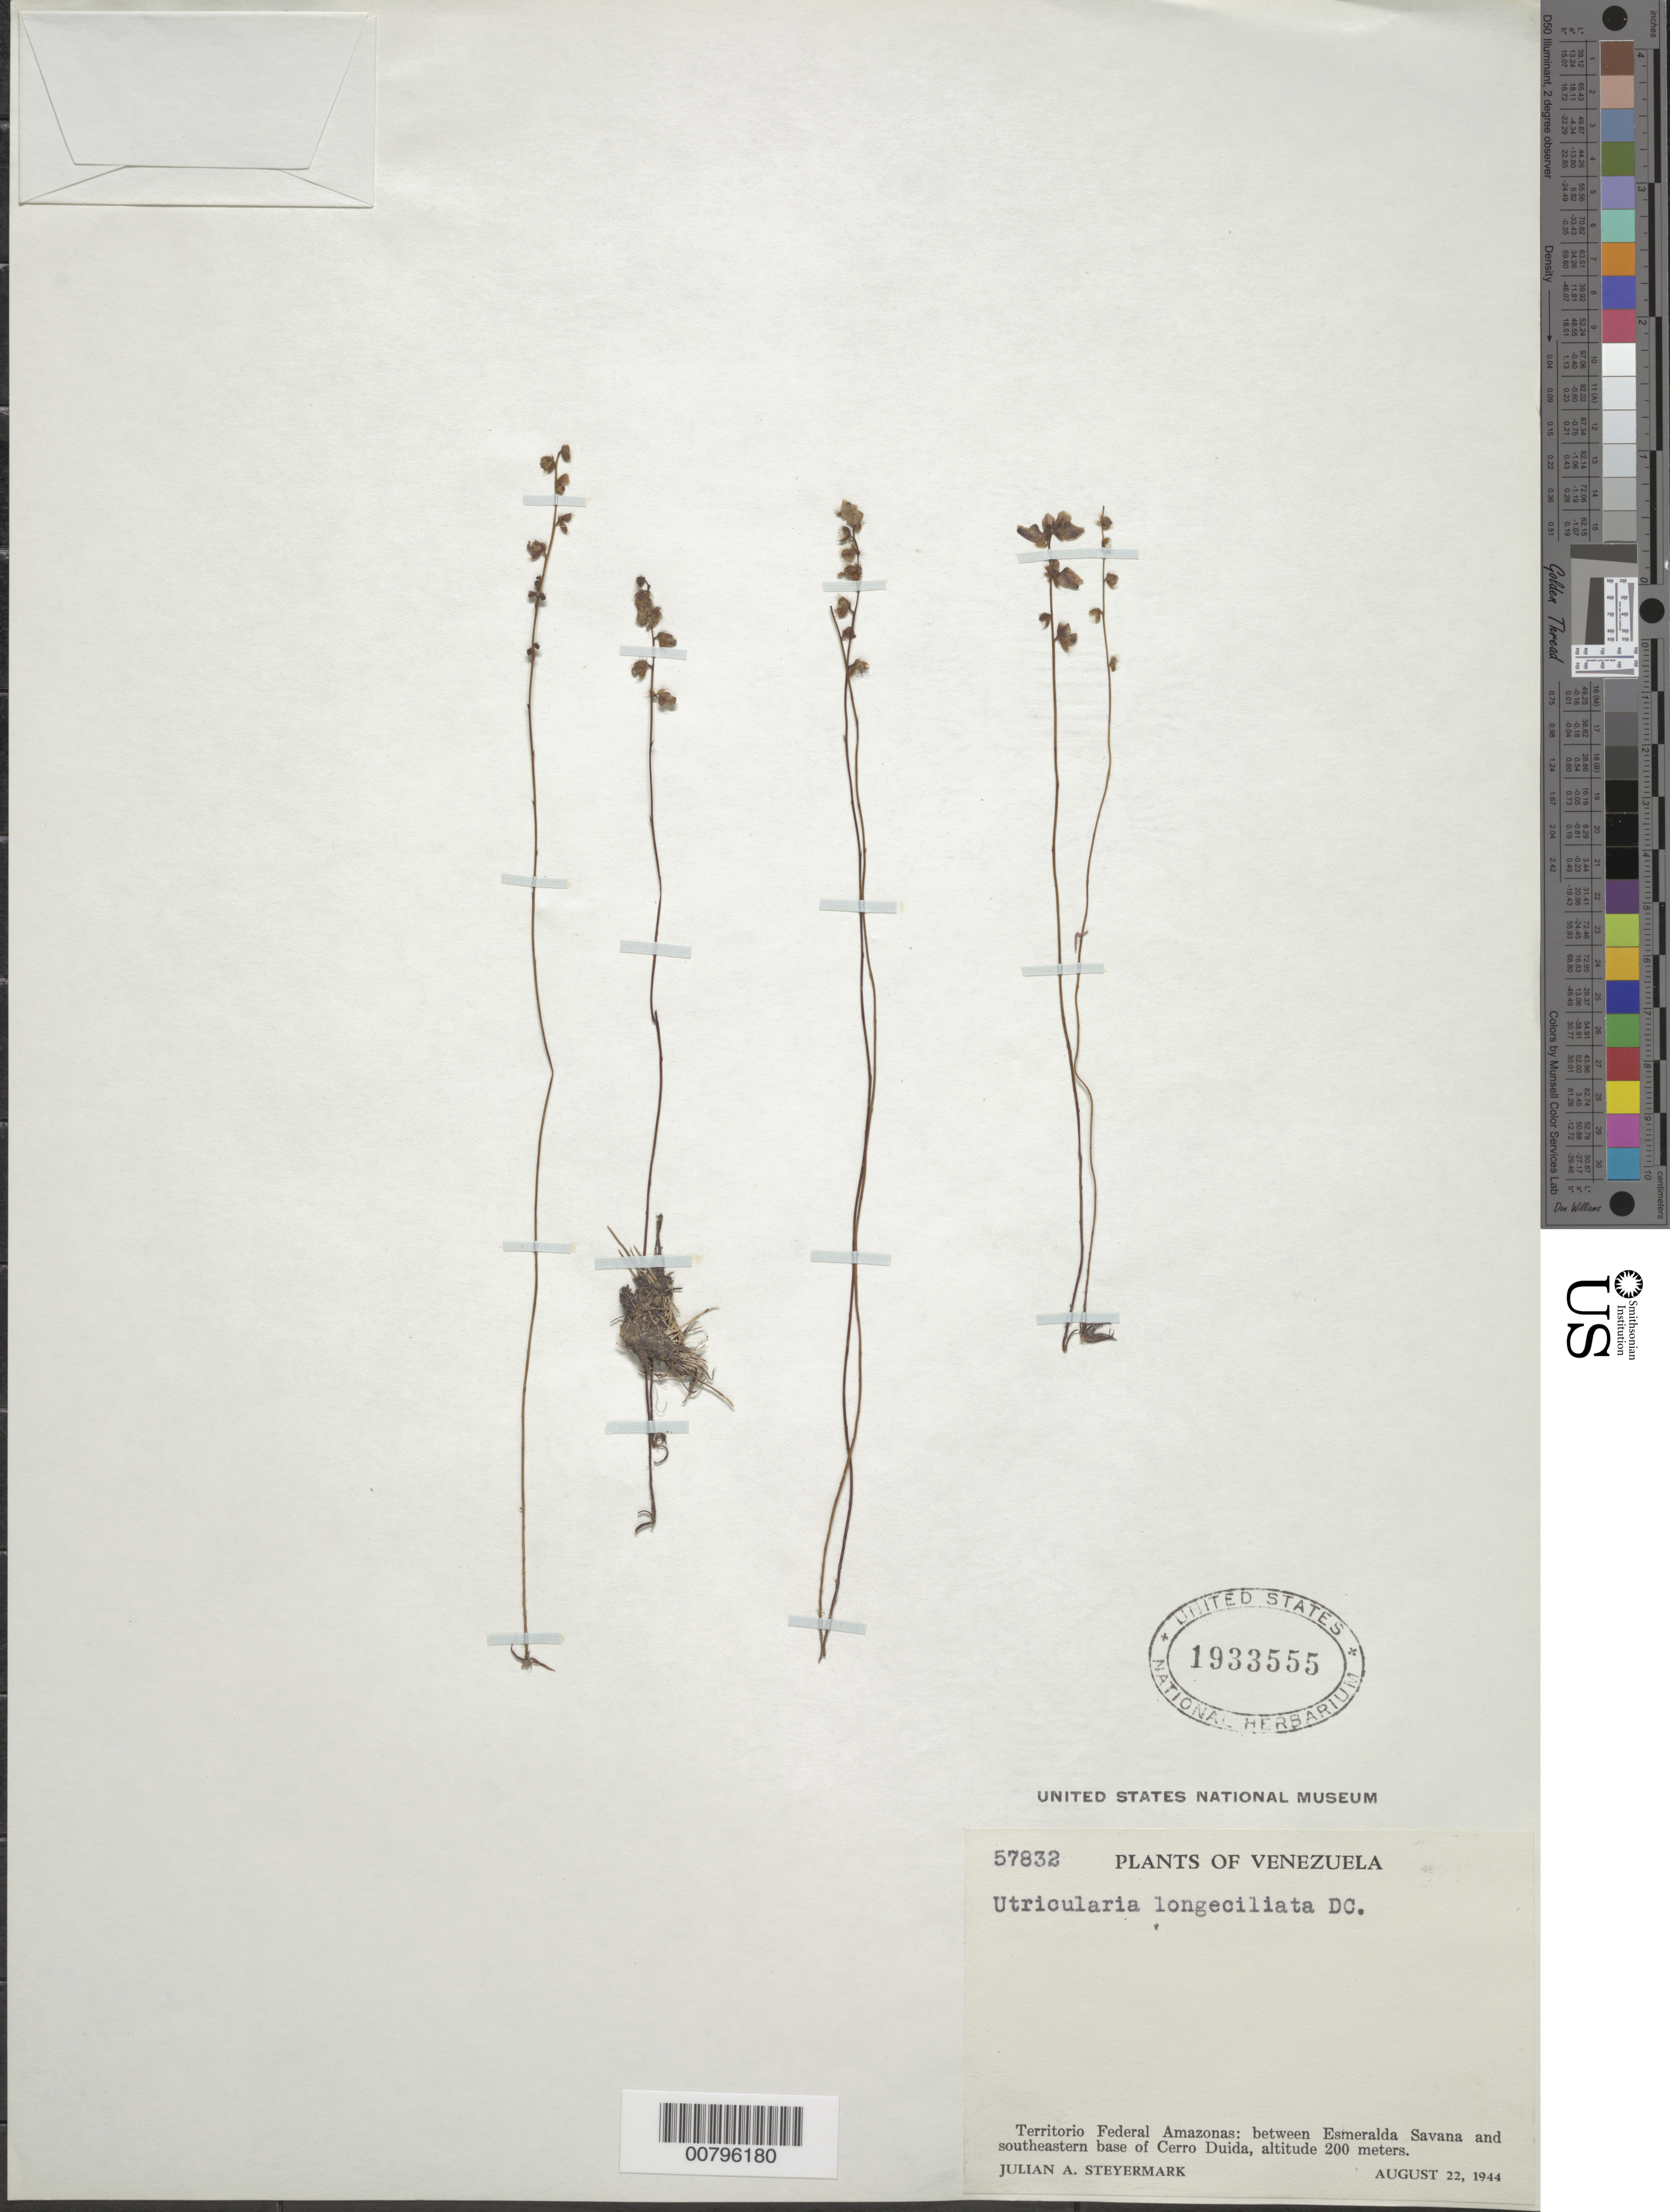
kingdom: Plantae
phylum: Tracheophyta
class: Magnoliopsida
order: Lamiales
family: Lentibulariaceae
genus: Utricularia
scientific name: Utricularia longeciliata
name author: A. DC.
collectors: J. Steyermark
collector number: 57832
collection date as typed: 22-Aug-44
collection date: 1944-08-22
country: Venezuela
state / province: Amazonas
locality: Cerro Duida, between Esmeralda Savanna and SE Cerro Duida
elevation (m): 200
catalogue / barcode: US 1933555